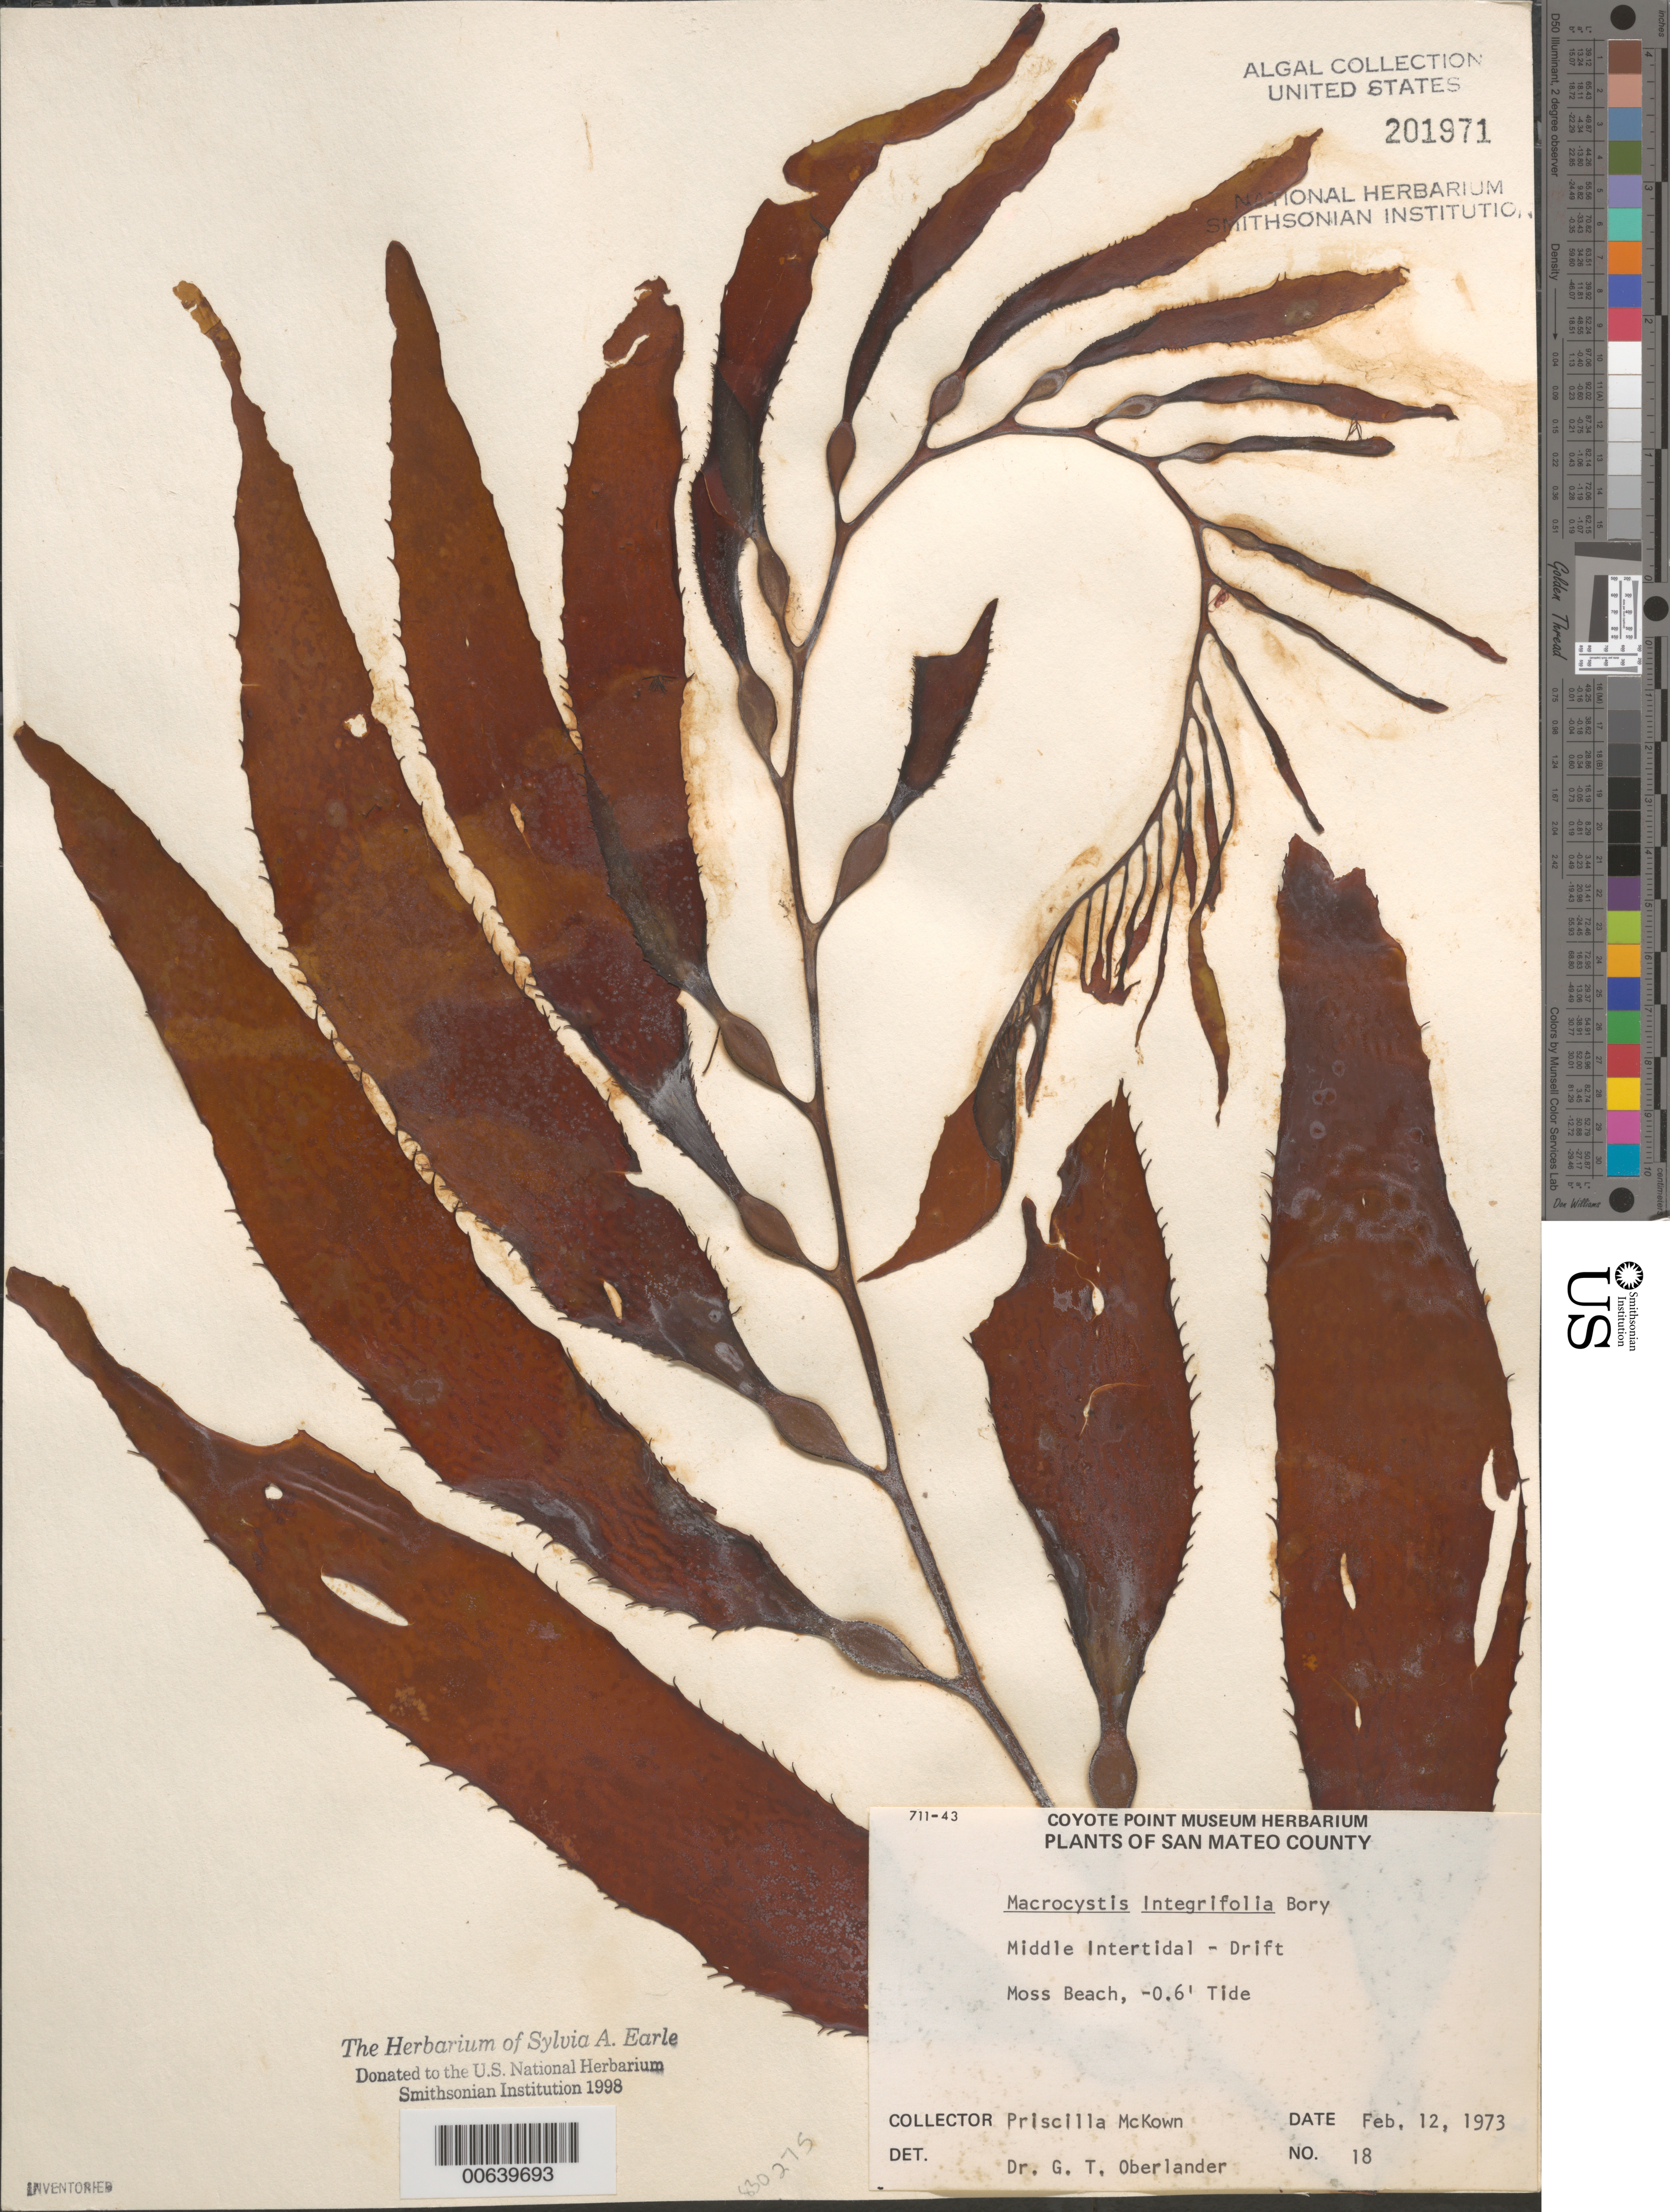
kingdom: Chromista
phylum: Ochrophyta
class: Phaeophyceae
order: Laminariales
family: Laminariaceae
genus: Macrocystis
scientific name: Macrocystis pyrifera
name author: (L.) C. Agardh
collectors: P. McKown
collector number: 18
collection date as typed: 12 Feb 1973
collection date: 1973-02-12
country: United States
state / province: California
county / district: San Mateo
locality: Moss Beach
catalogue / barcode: US 201971